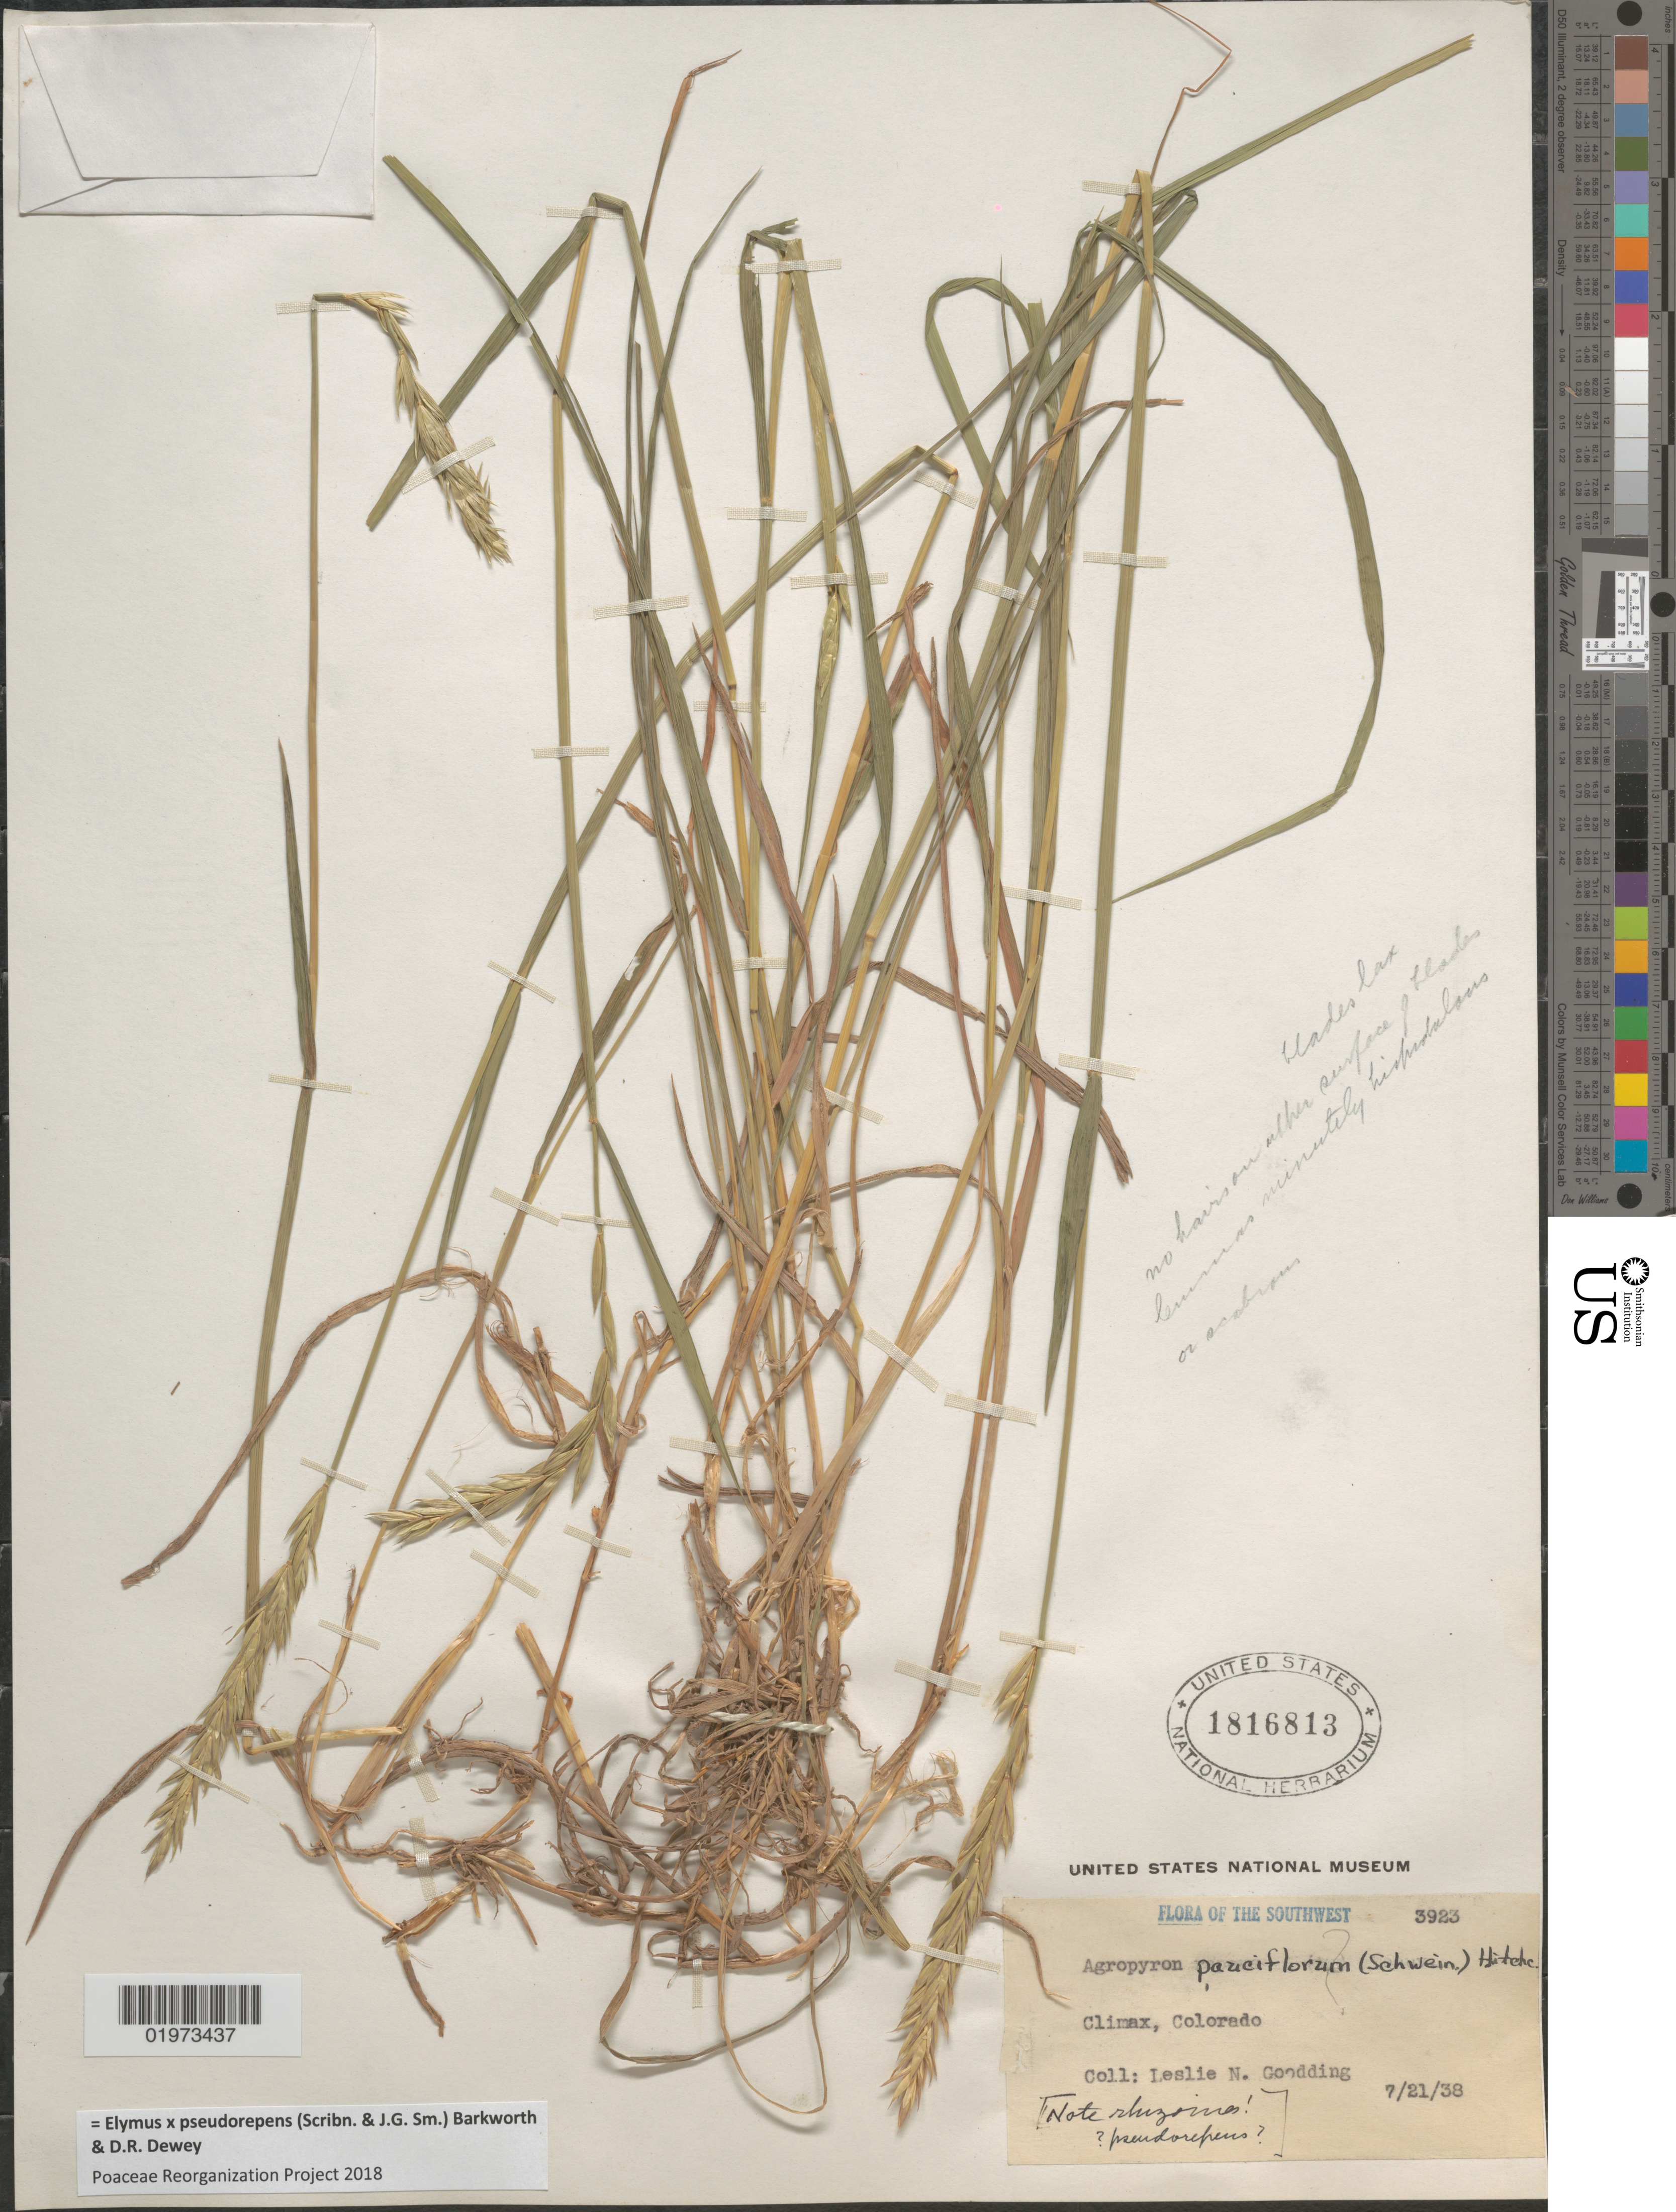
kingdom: Plantae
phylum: Tracheophyta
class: Liliopsida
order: Poales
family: Poaceae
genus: Elymus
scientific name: Elymus x pseudorepens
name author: (Scribn. & J.G. Sm.) Barkworth & Dewey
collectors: L. N. Goodding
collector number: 3923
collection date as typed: Transcribed d/m/y: 21/7/38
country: United States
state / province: Colorado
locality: The Southwest. Climax.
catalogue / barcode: US 1816813